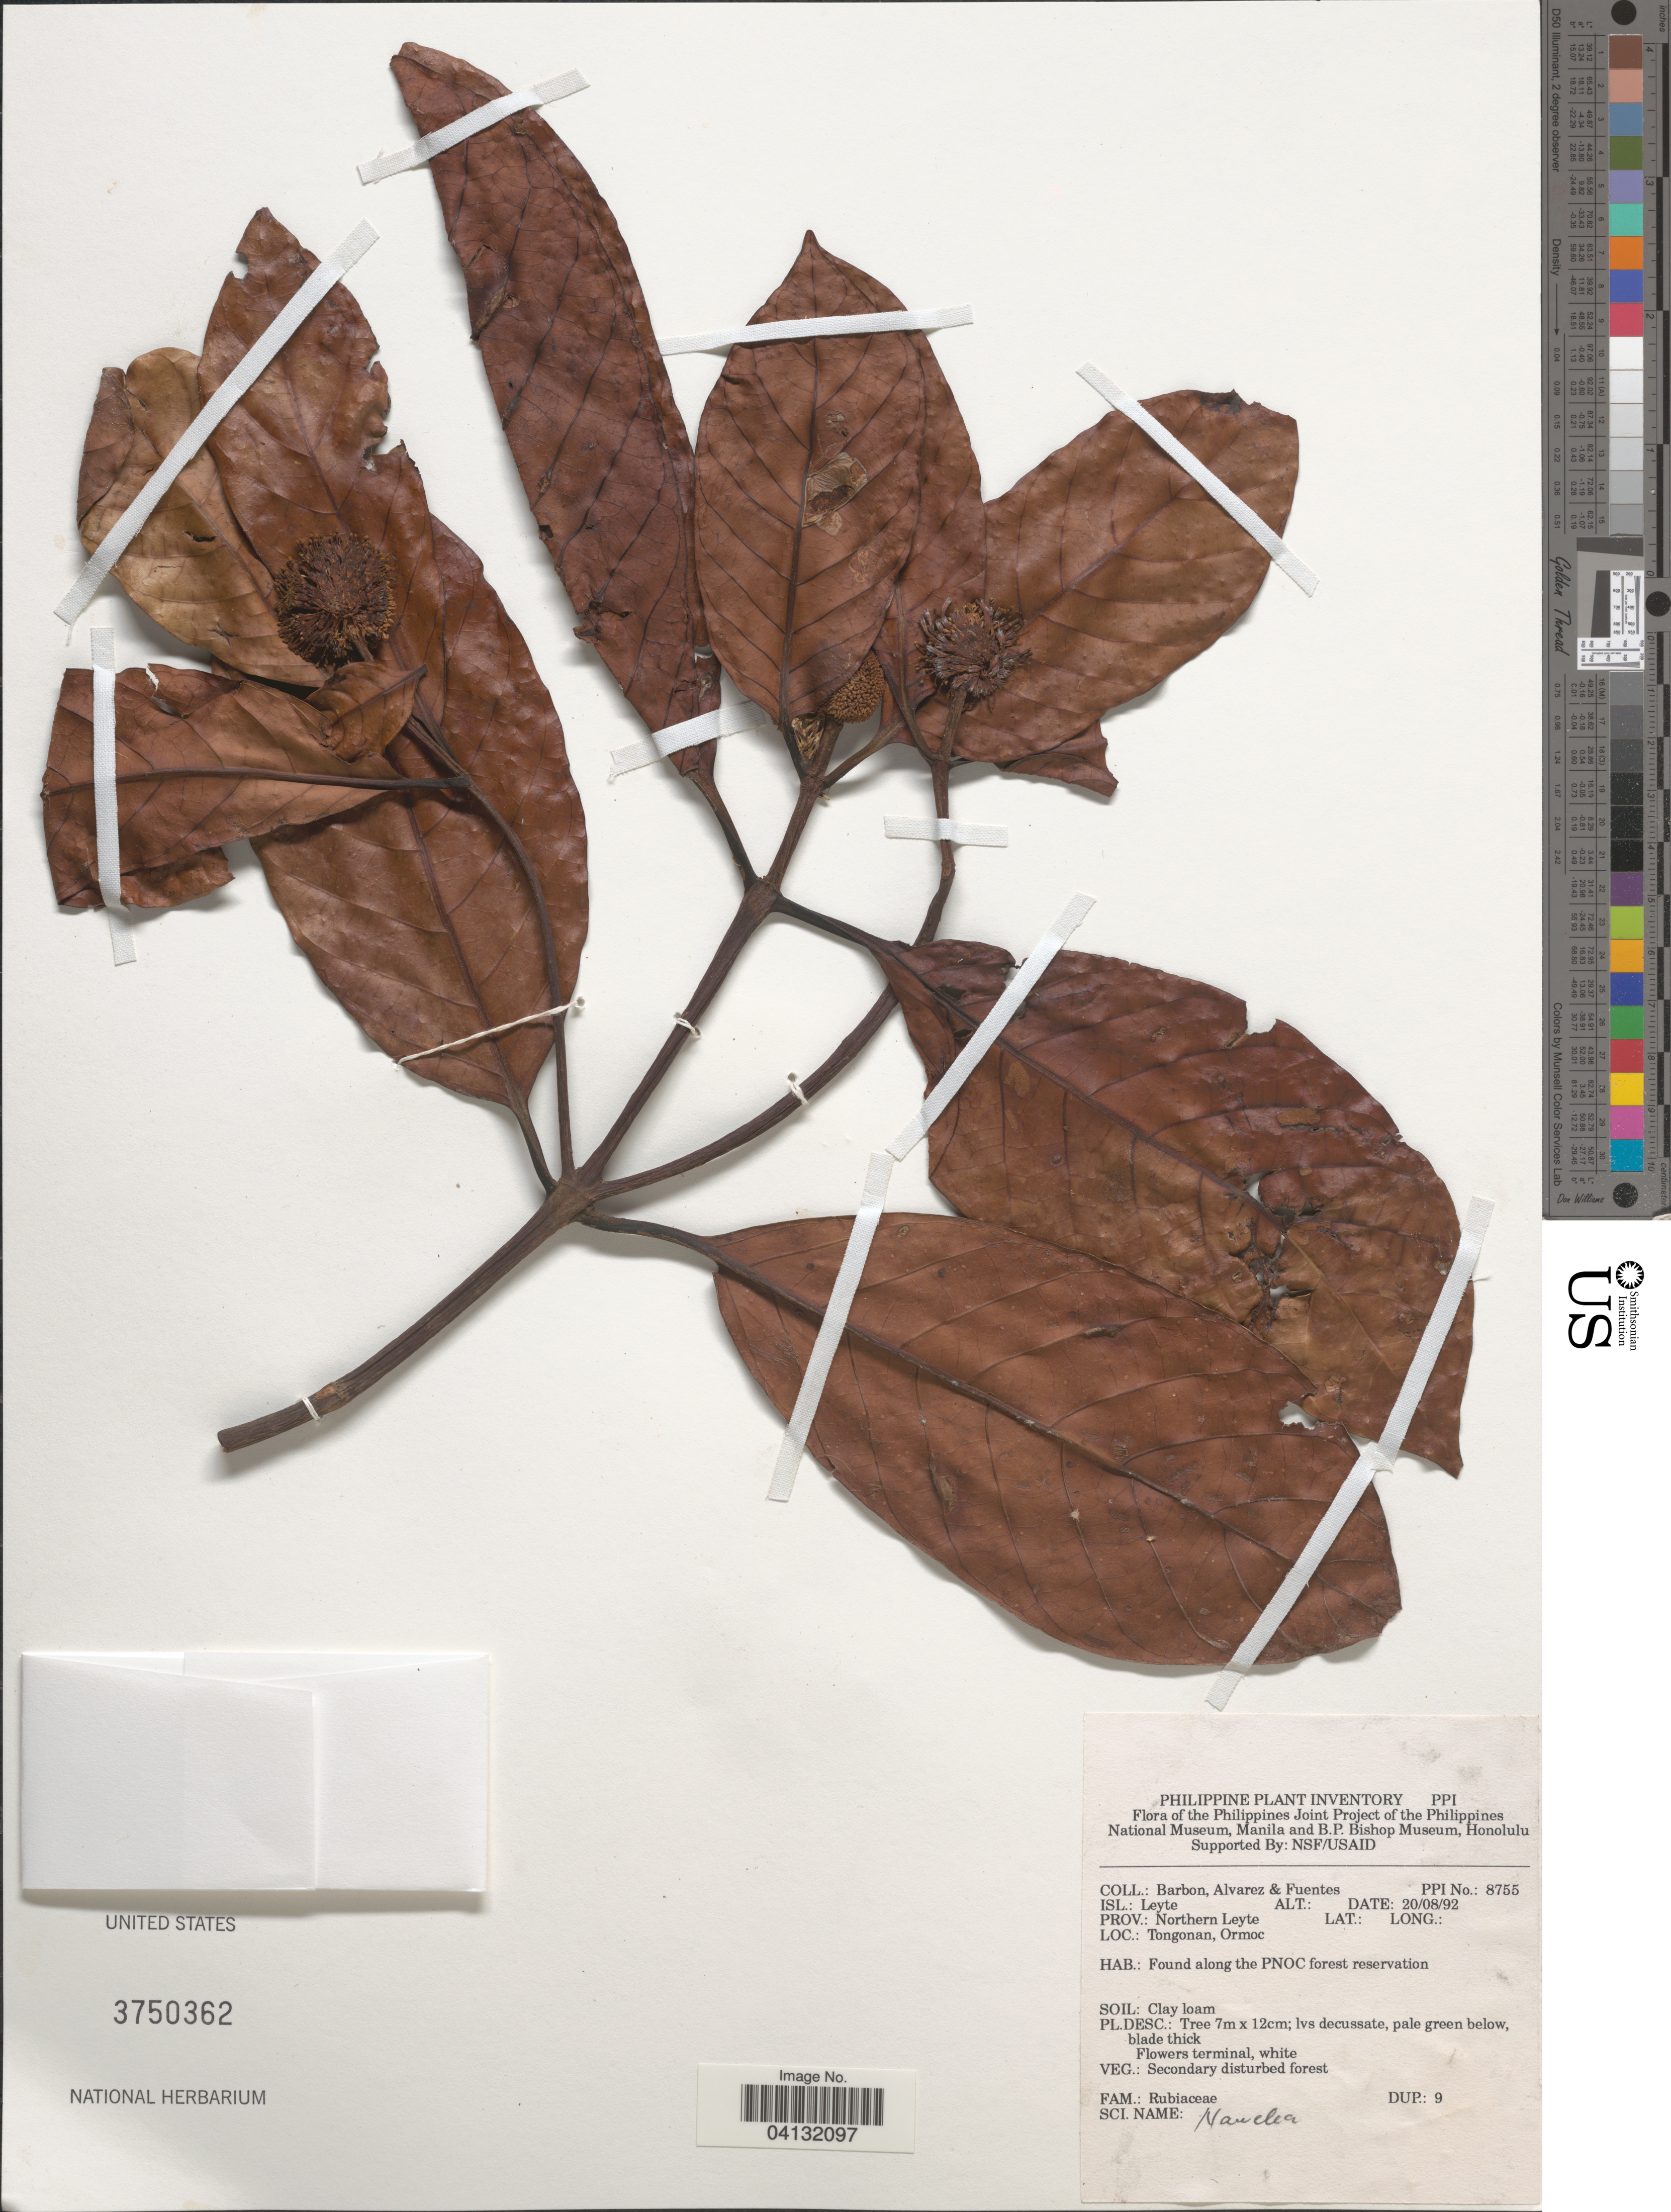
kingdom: Plantae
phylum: Tracheophyta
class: Magnoliopsida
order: Gentianales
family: Rubiaceae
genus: Nauclea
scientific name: Nauclea sp.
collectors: Barbon, -- Alvarez & -. Fuentes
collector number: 8755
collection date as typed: Transcribed d/m/y: 20/8/92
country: Philippines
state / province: Eastern Visayas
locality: Isl.: Leyte. Prov.: Northern Leyte. Tongonan, Ormoc. Found along the PNOC forest reservation.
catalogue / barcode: US 3750362